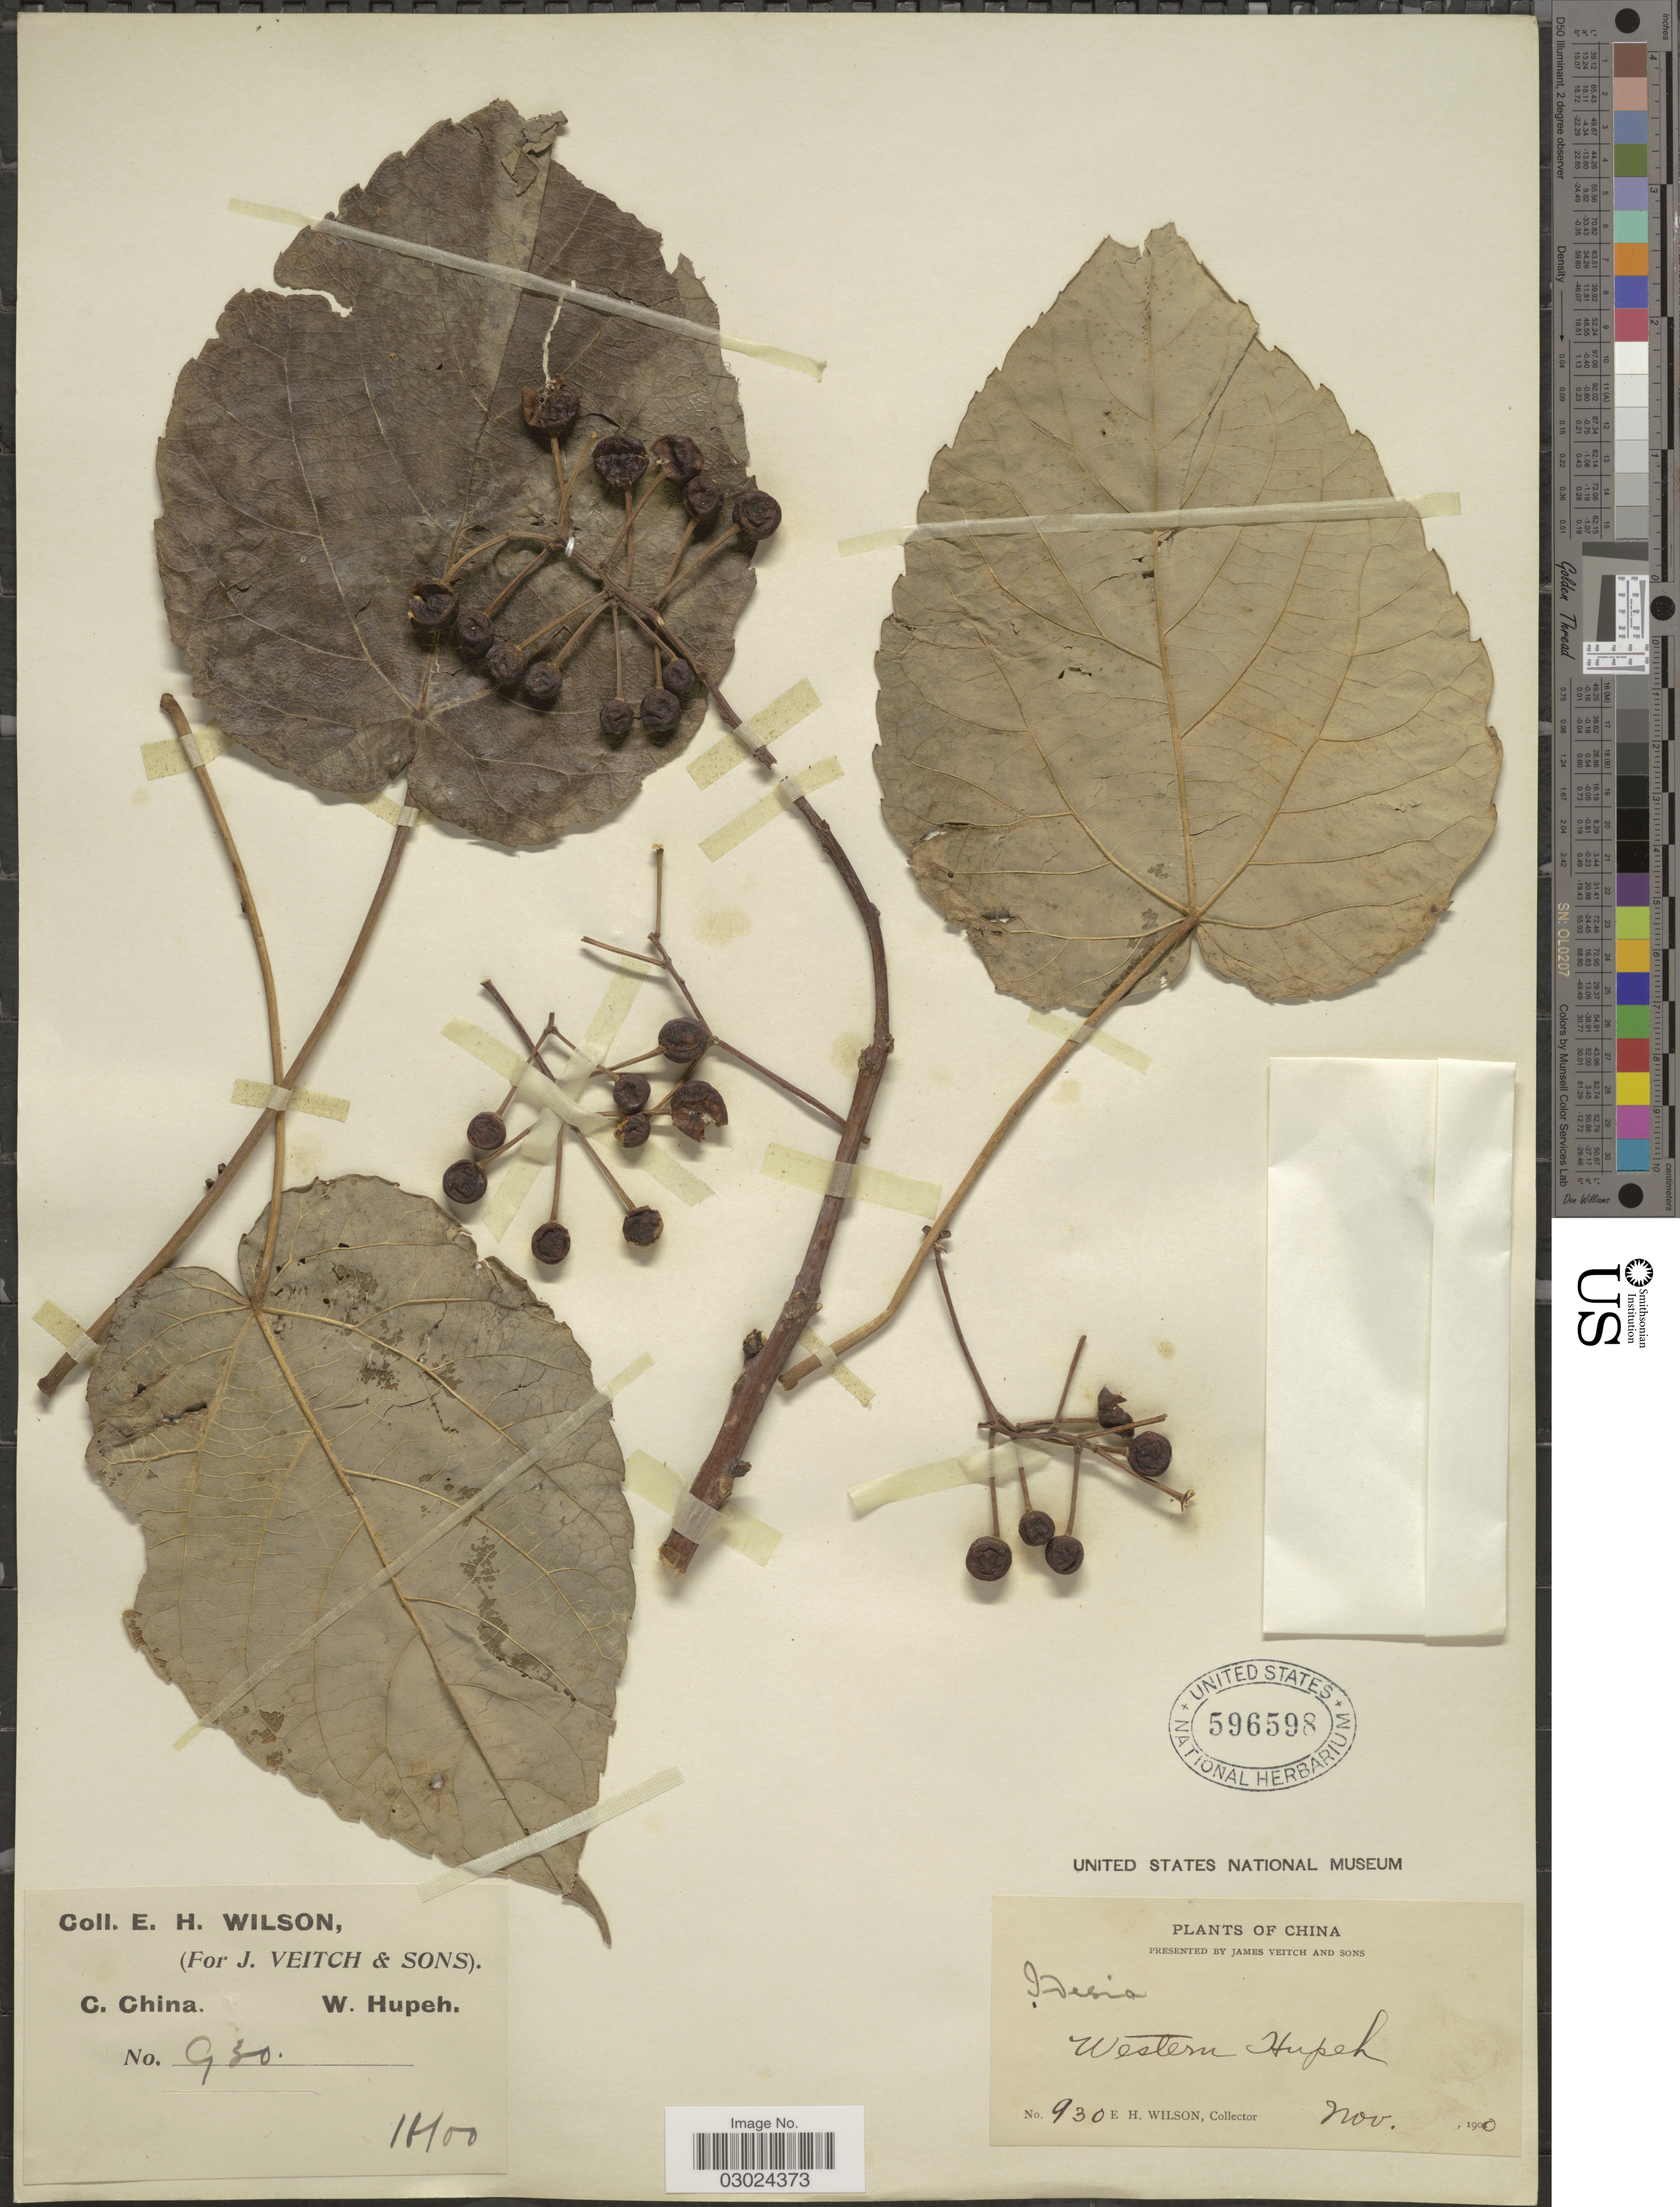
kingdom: Plantae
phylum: Tracheophyta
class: Magnoliopsida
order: Malpighiales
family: Salicaceae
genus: Idesia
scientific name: Idesia polycarpa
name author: Maxim.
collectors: E. Wilson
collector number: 930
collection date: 1900-11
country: China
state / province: Hubei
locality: C. China. W. Hupeh. Western Hupeh.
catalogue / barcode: US 596598